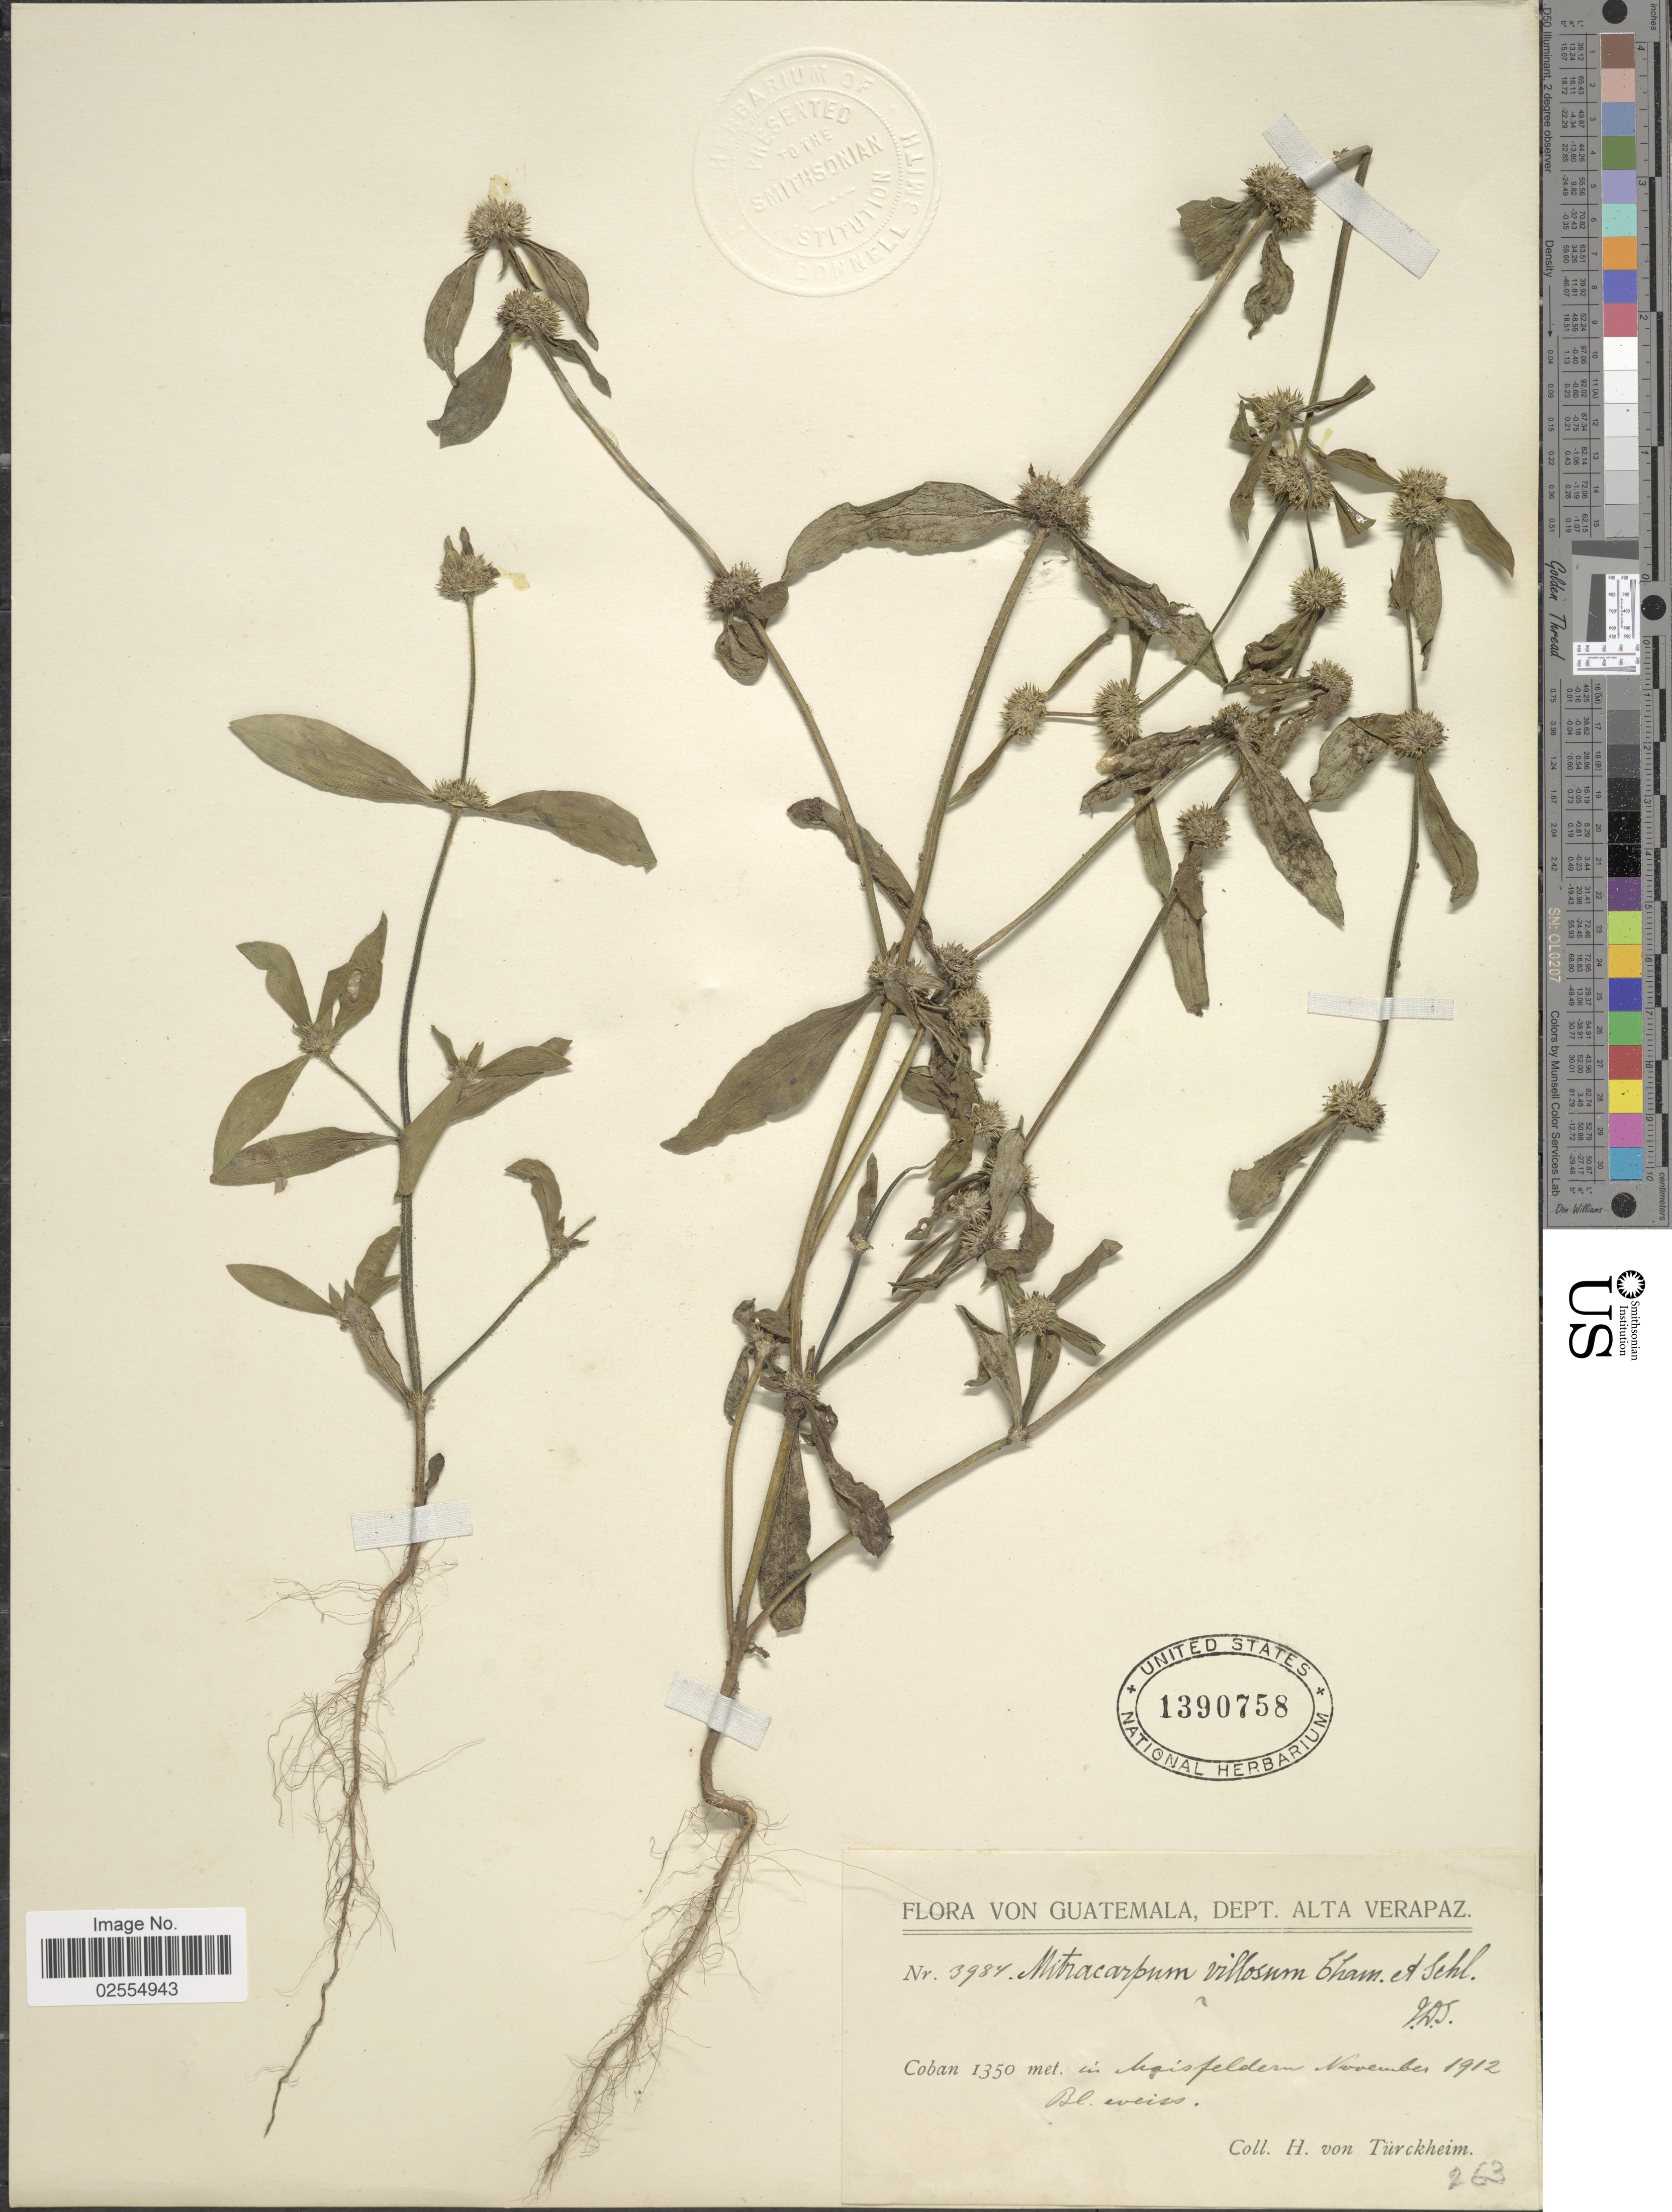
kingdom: Plantae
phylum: Tracheophyta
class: Magnoliopsida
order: Gentianales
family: Rubiaceae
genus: Mitracarpus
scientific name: Mitracarpus hirtus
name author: (L.) DC.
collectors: H. von Türckheim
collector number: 3984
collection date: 1912-11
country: Guatemala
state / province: Alta Verapaz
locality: Coban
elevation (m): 1350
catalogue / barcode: US 1390758